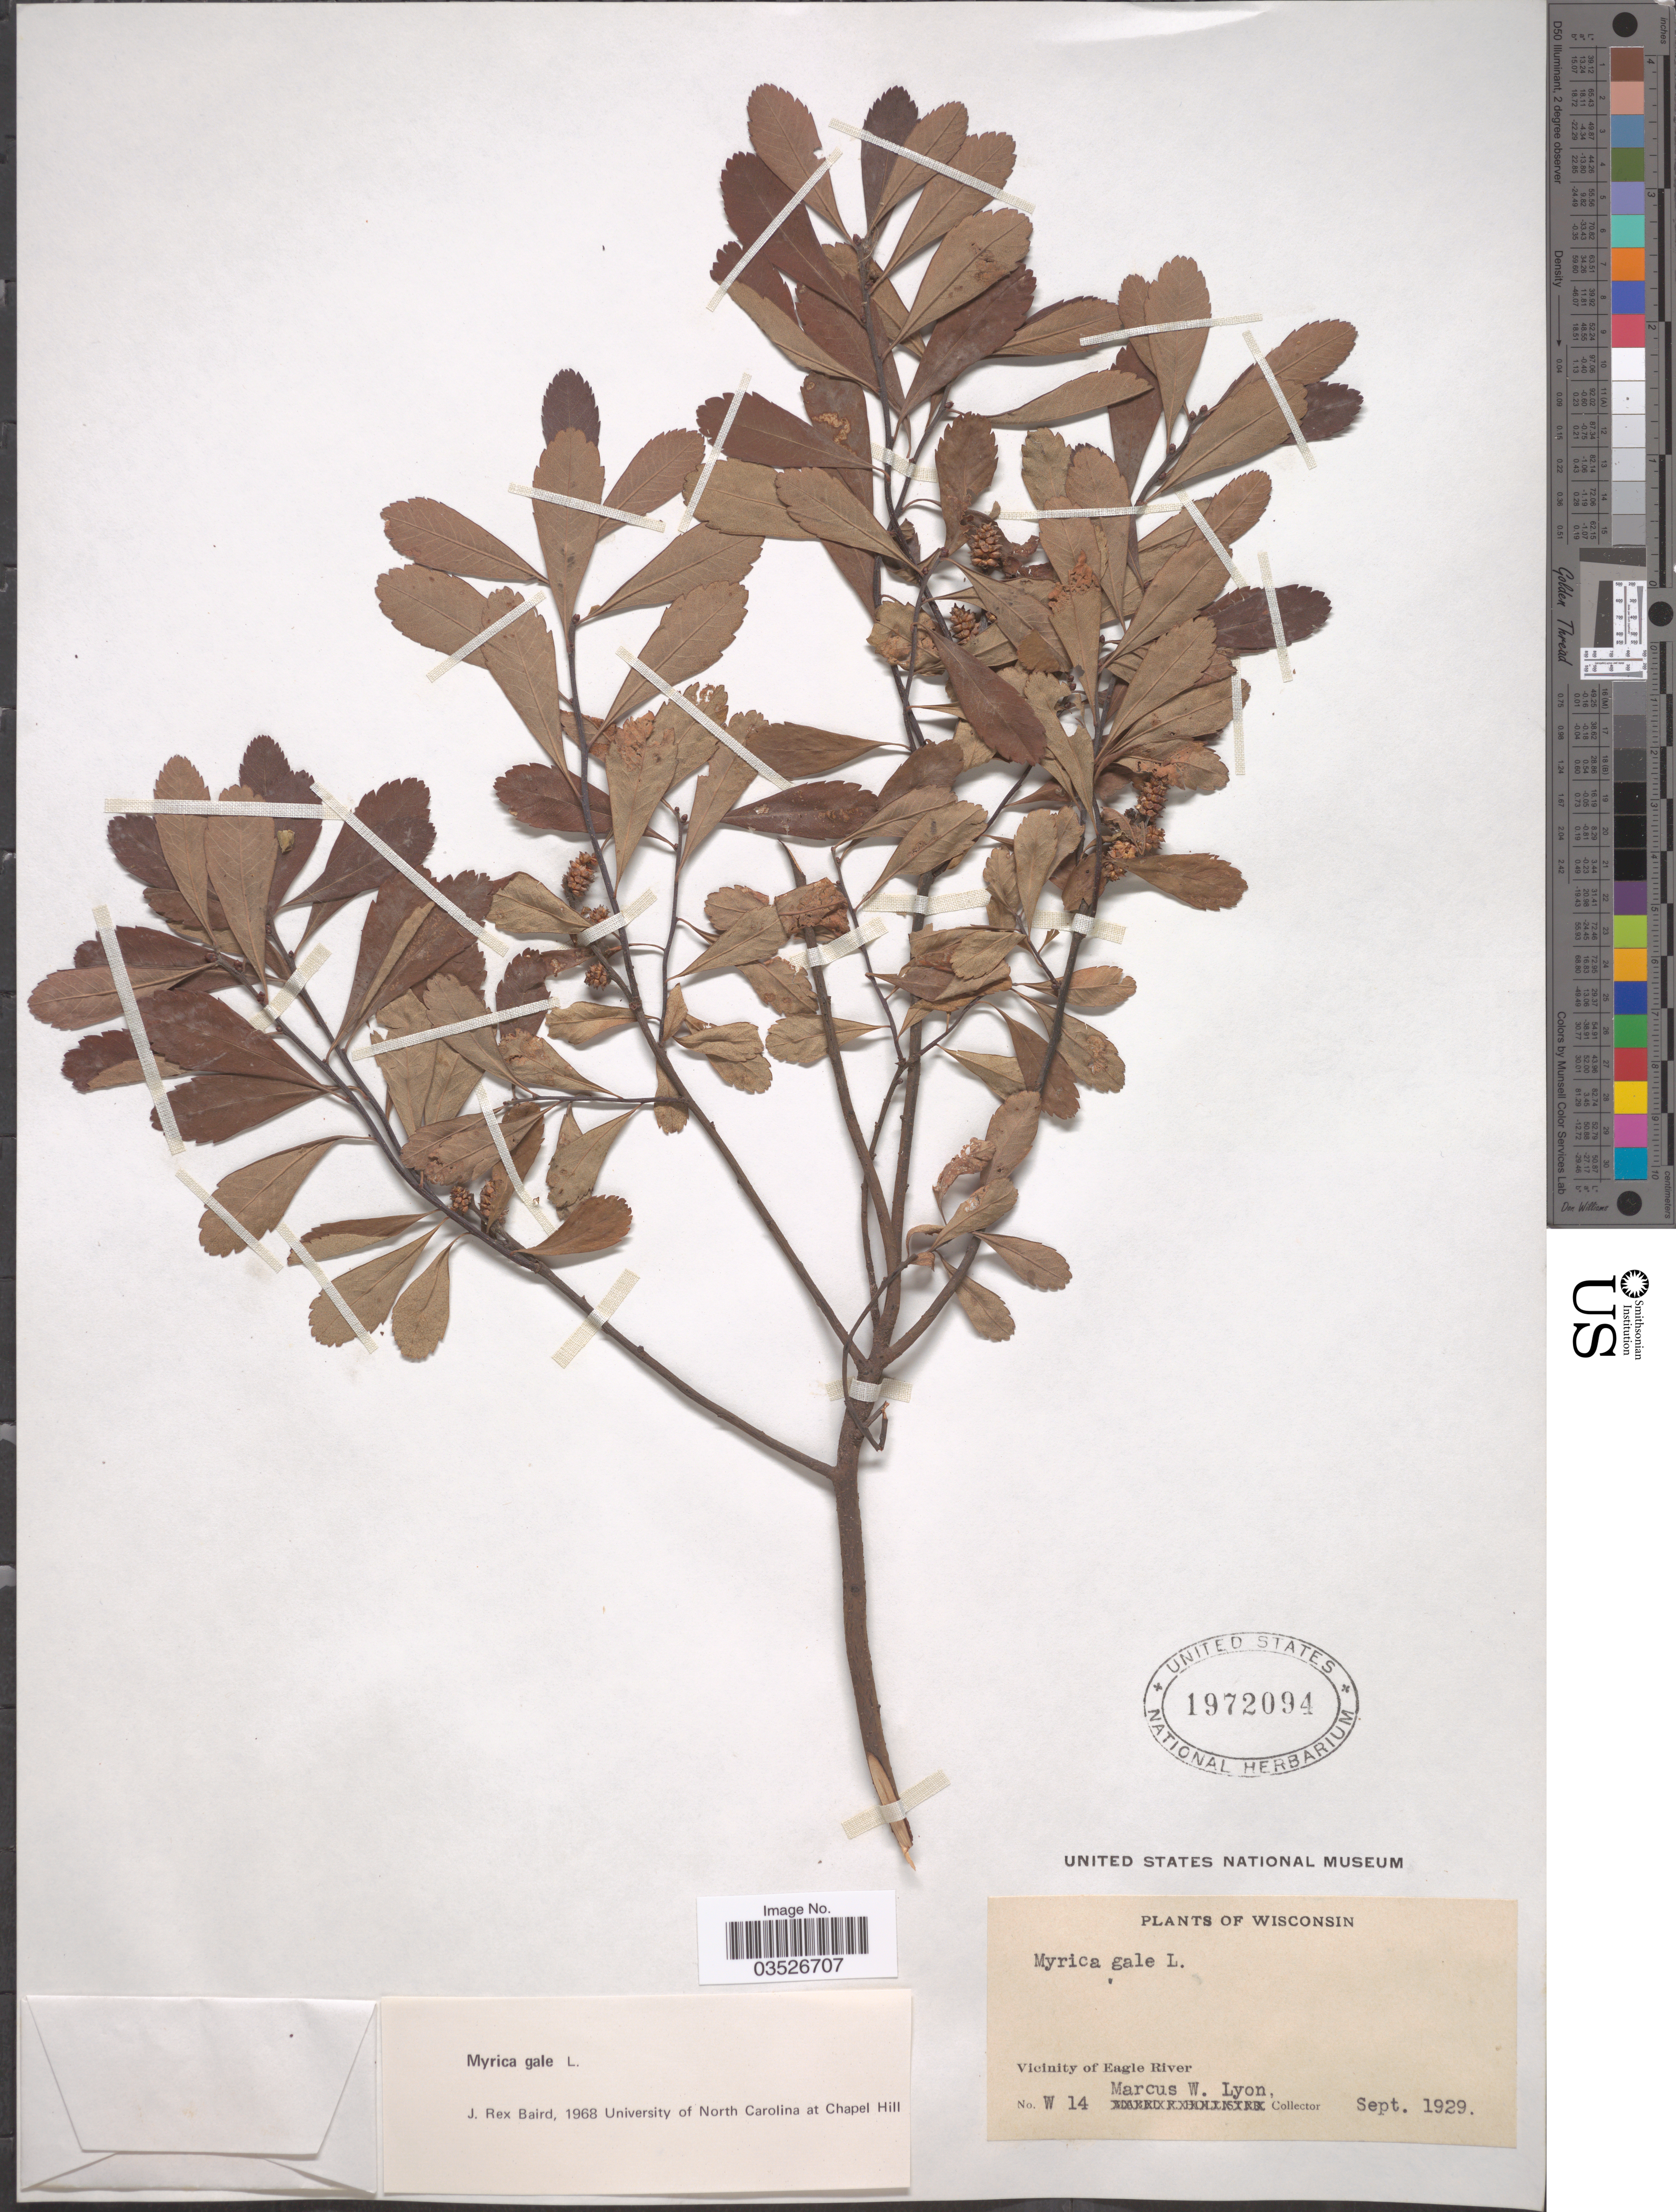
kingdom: Plantae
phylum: Tracheophyta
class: Magnoliopsida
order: Fagales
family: Myricaceae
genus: Myrica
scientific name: Myrica gale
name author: L.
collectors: M. W. Lyon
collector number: W14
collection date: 1929-09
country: United States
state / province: Wisconsin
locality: Vicinity of Eagle River.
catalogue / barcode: US 1972094